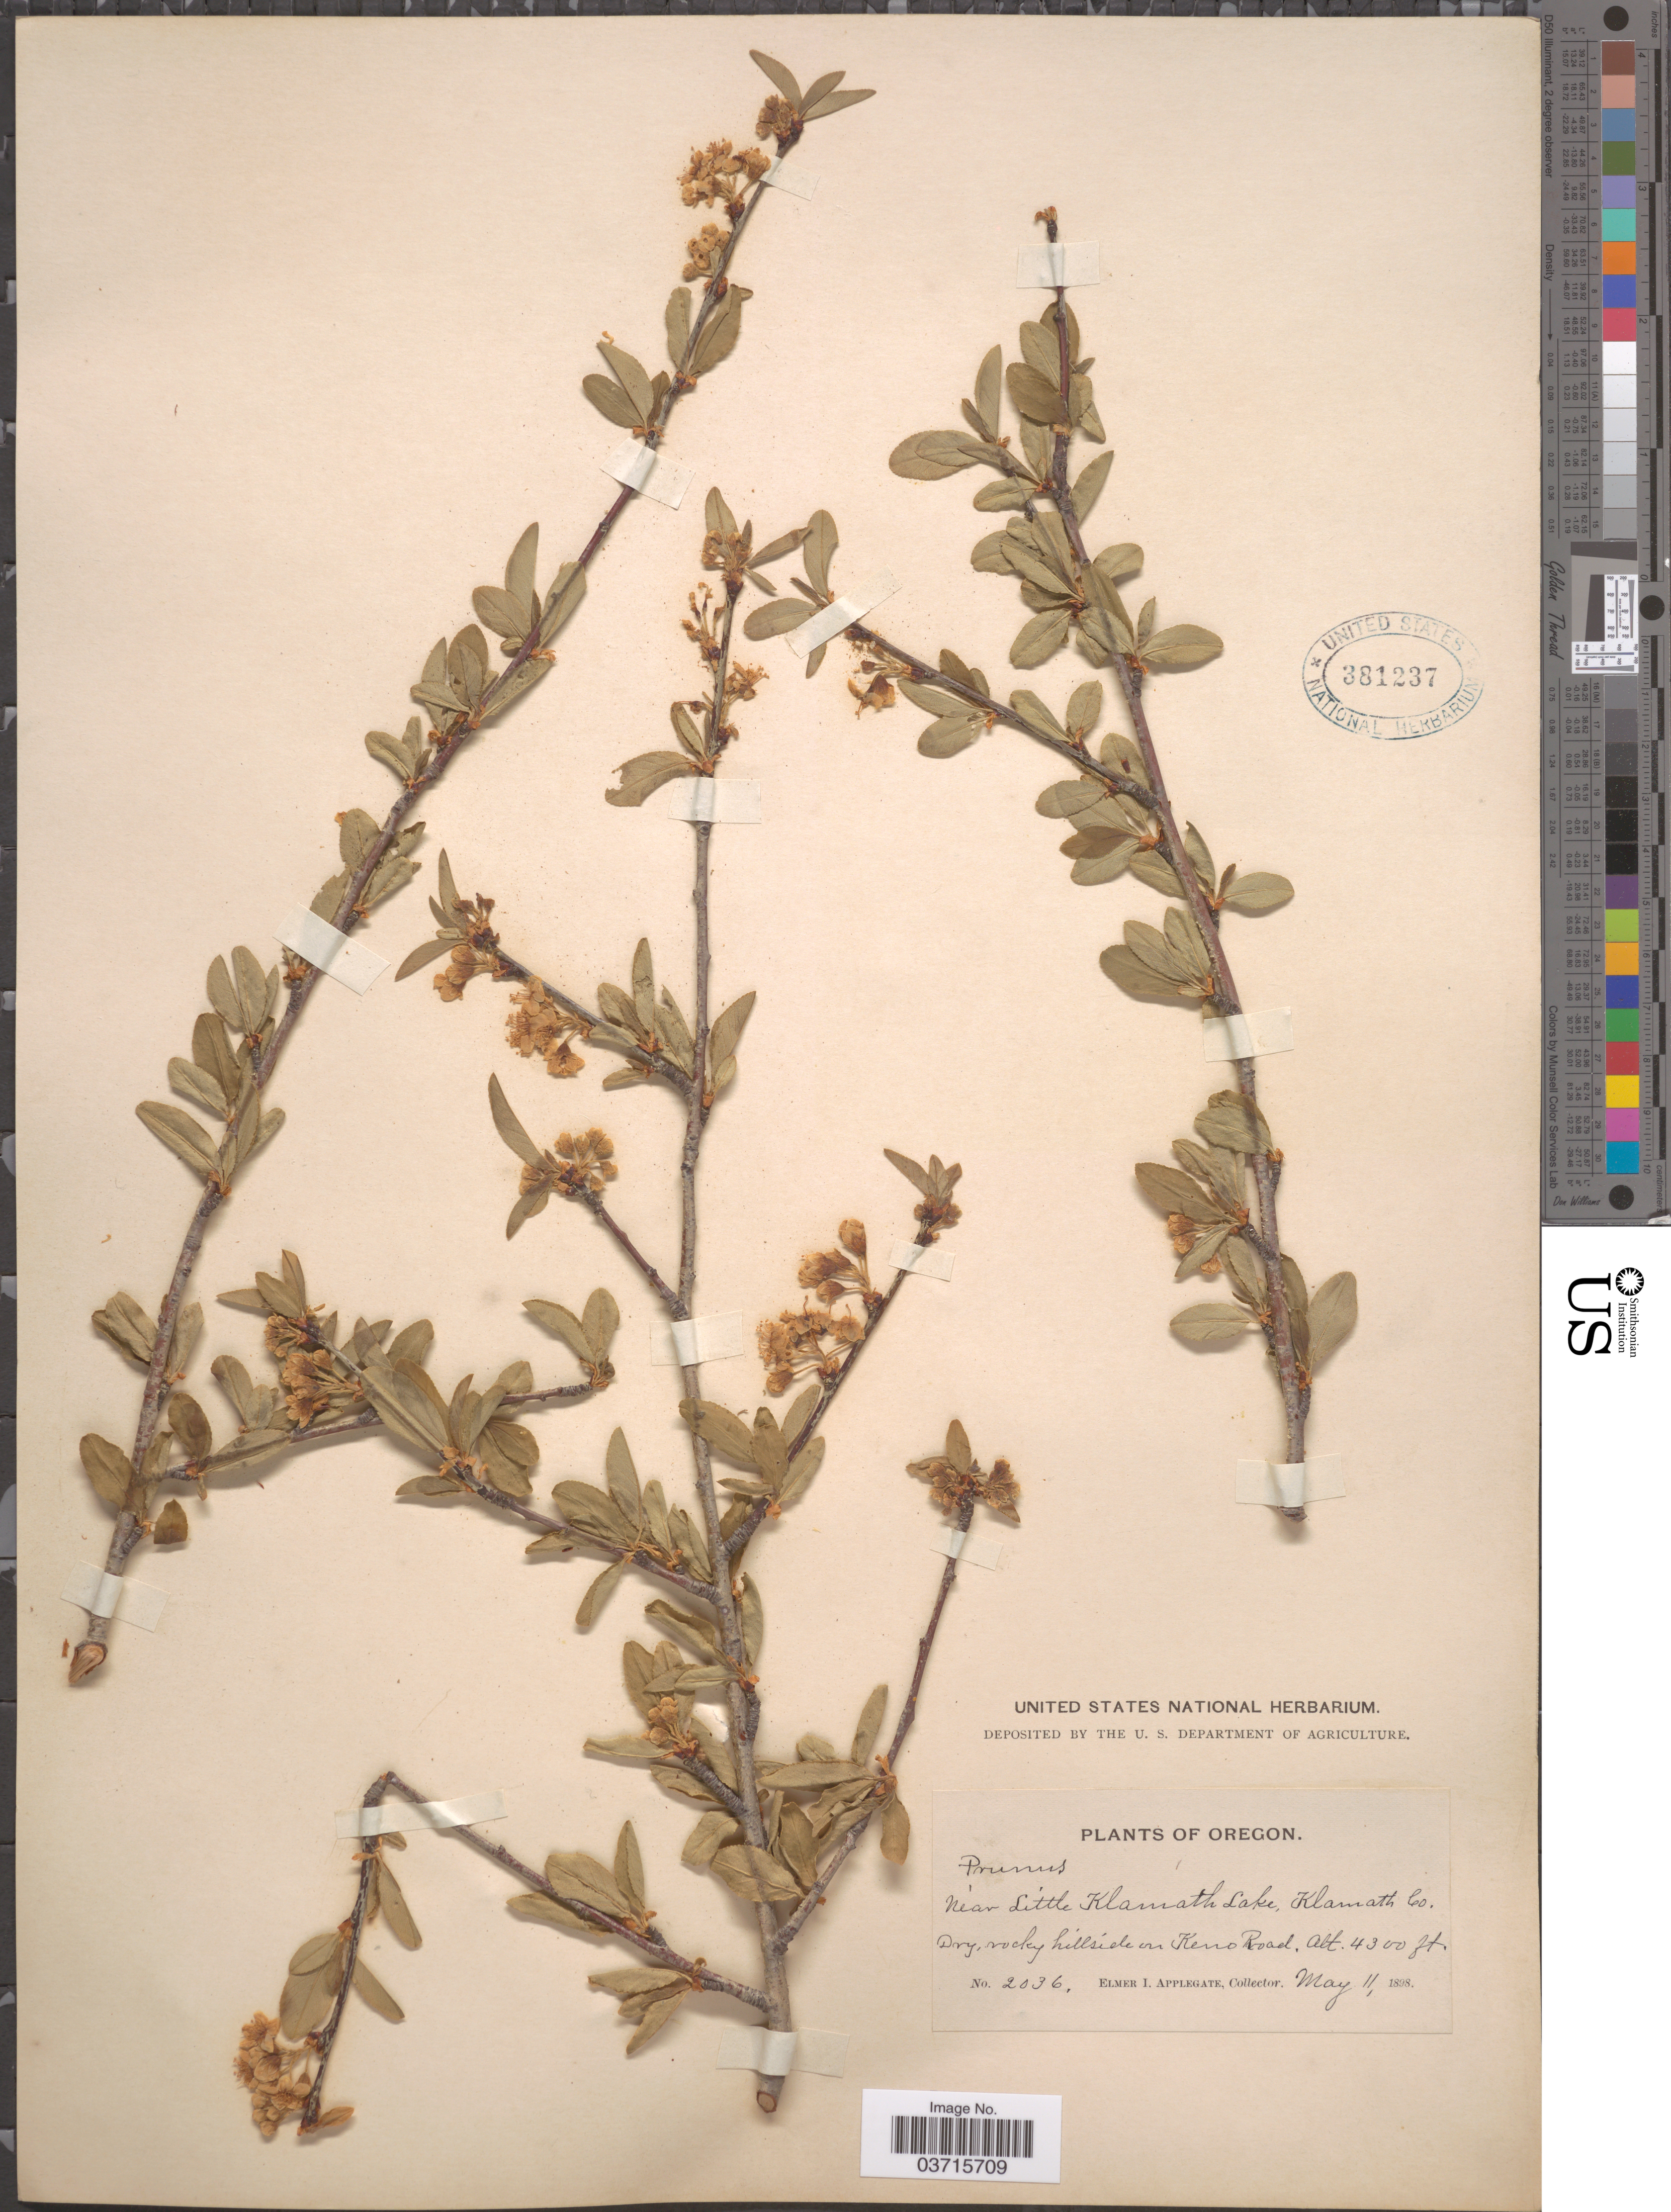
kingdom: Plantae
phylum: Tracheophyta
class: Magnoliopsida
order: Rosales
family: Rosaceae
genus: Prunus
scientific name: Prunus emarginata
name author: (Douglas ex Hook.) Eaton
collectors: E. I. Applegate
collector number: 2036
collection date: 1898-05-11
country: United States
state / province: Oregon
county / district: Klamath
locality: Near Little Klamath Lake, Klamath Co. Dry, rocky hillside on Keno Road.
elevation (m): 1311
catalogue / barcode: US 381237